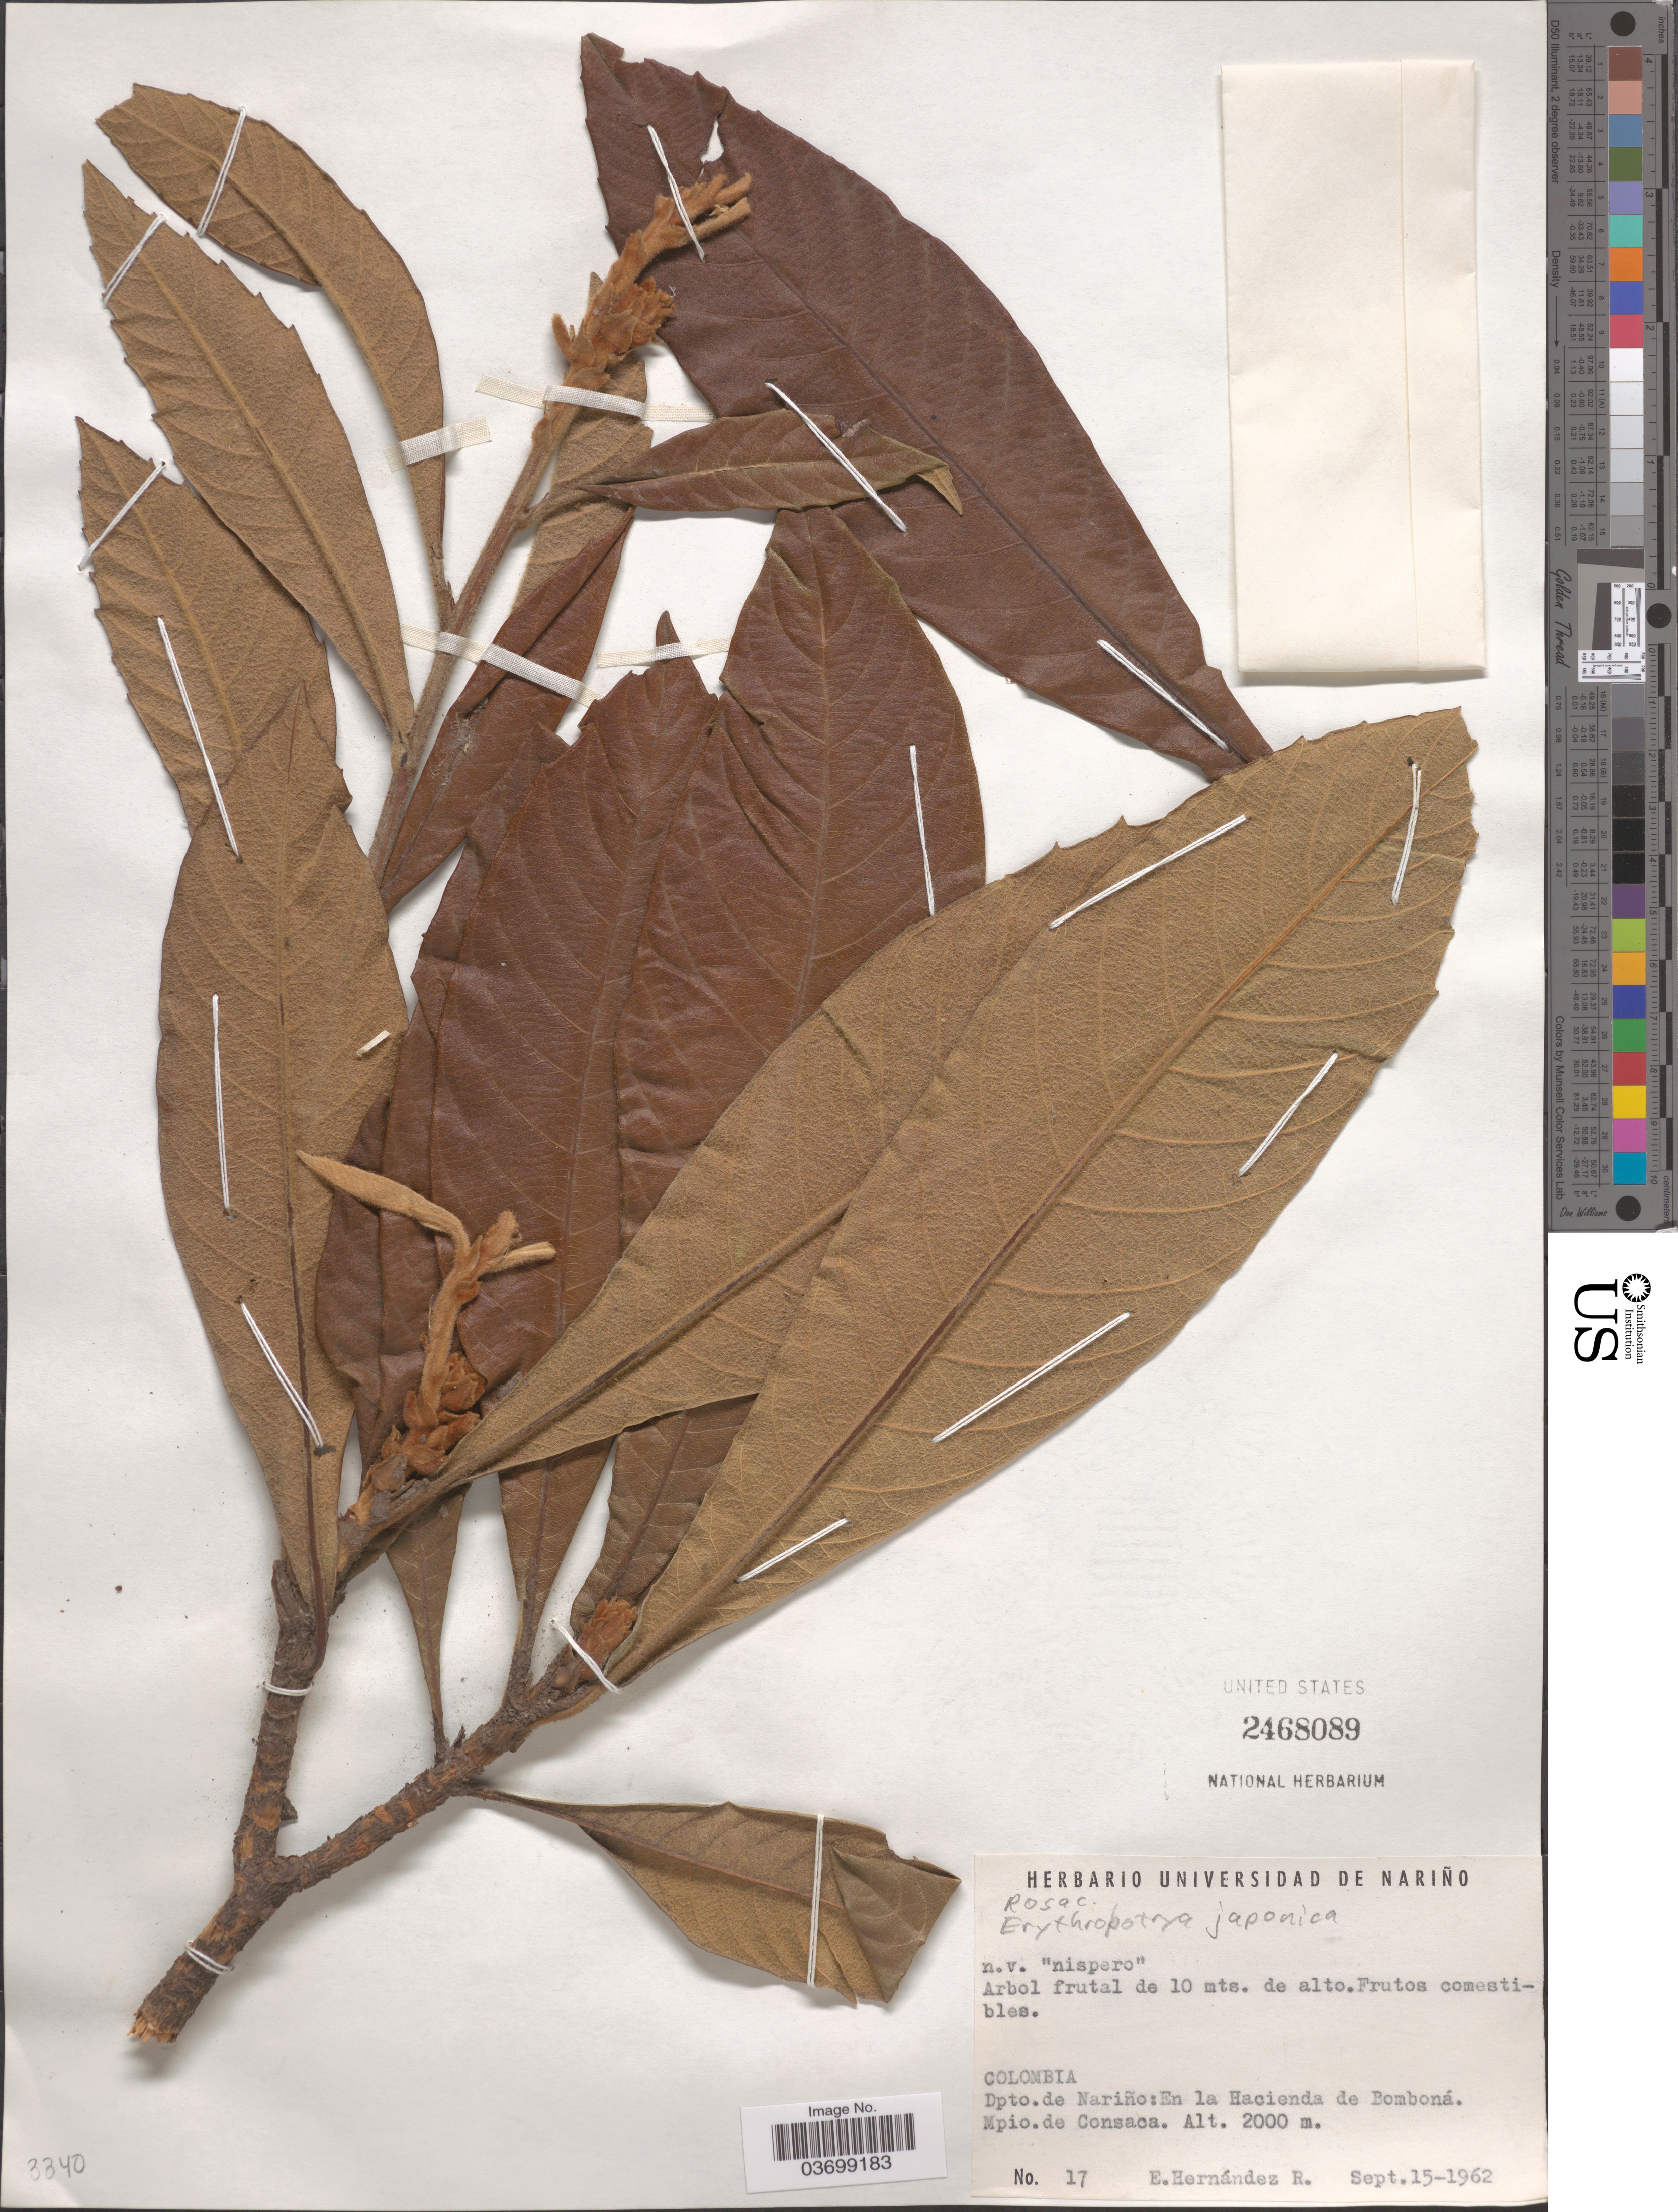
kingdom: Plantae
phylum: Tracheophyta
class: Magnoliopsida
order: Rosales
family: Rosaceae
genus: Rhaphiolepis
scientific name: Rhaphiolepis bibas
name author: (Lour.) Galasso & Banfi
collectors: E. Hernández R.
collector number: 17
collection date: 1962-09-15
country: Colombia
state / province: Nariño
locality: Dpto.de Nariño:En la Hacienda de Bomboná. Mpio.de Consaca.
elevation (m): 2000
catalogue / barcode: US 2468089